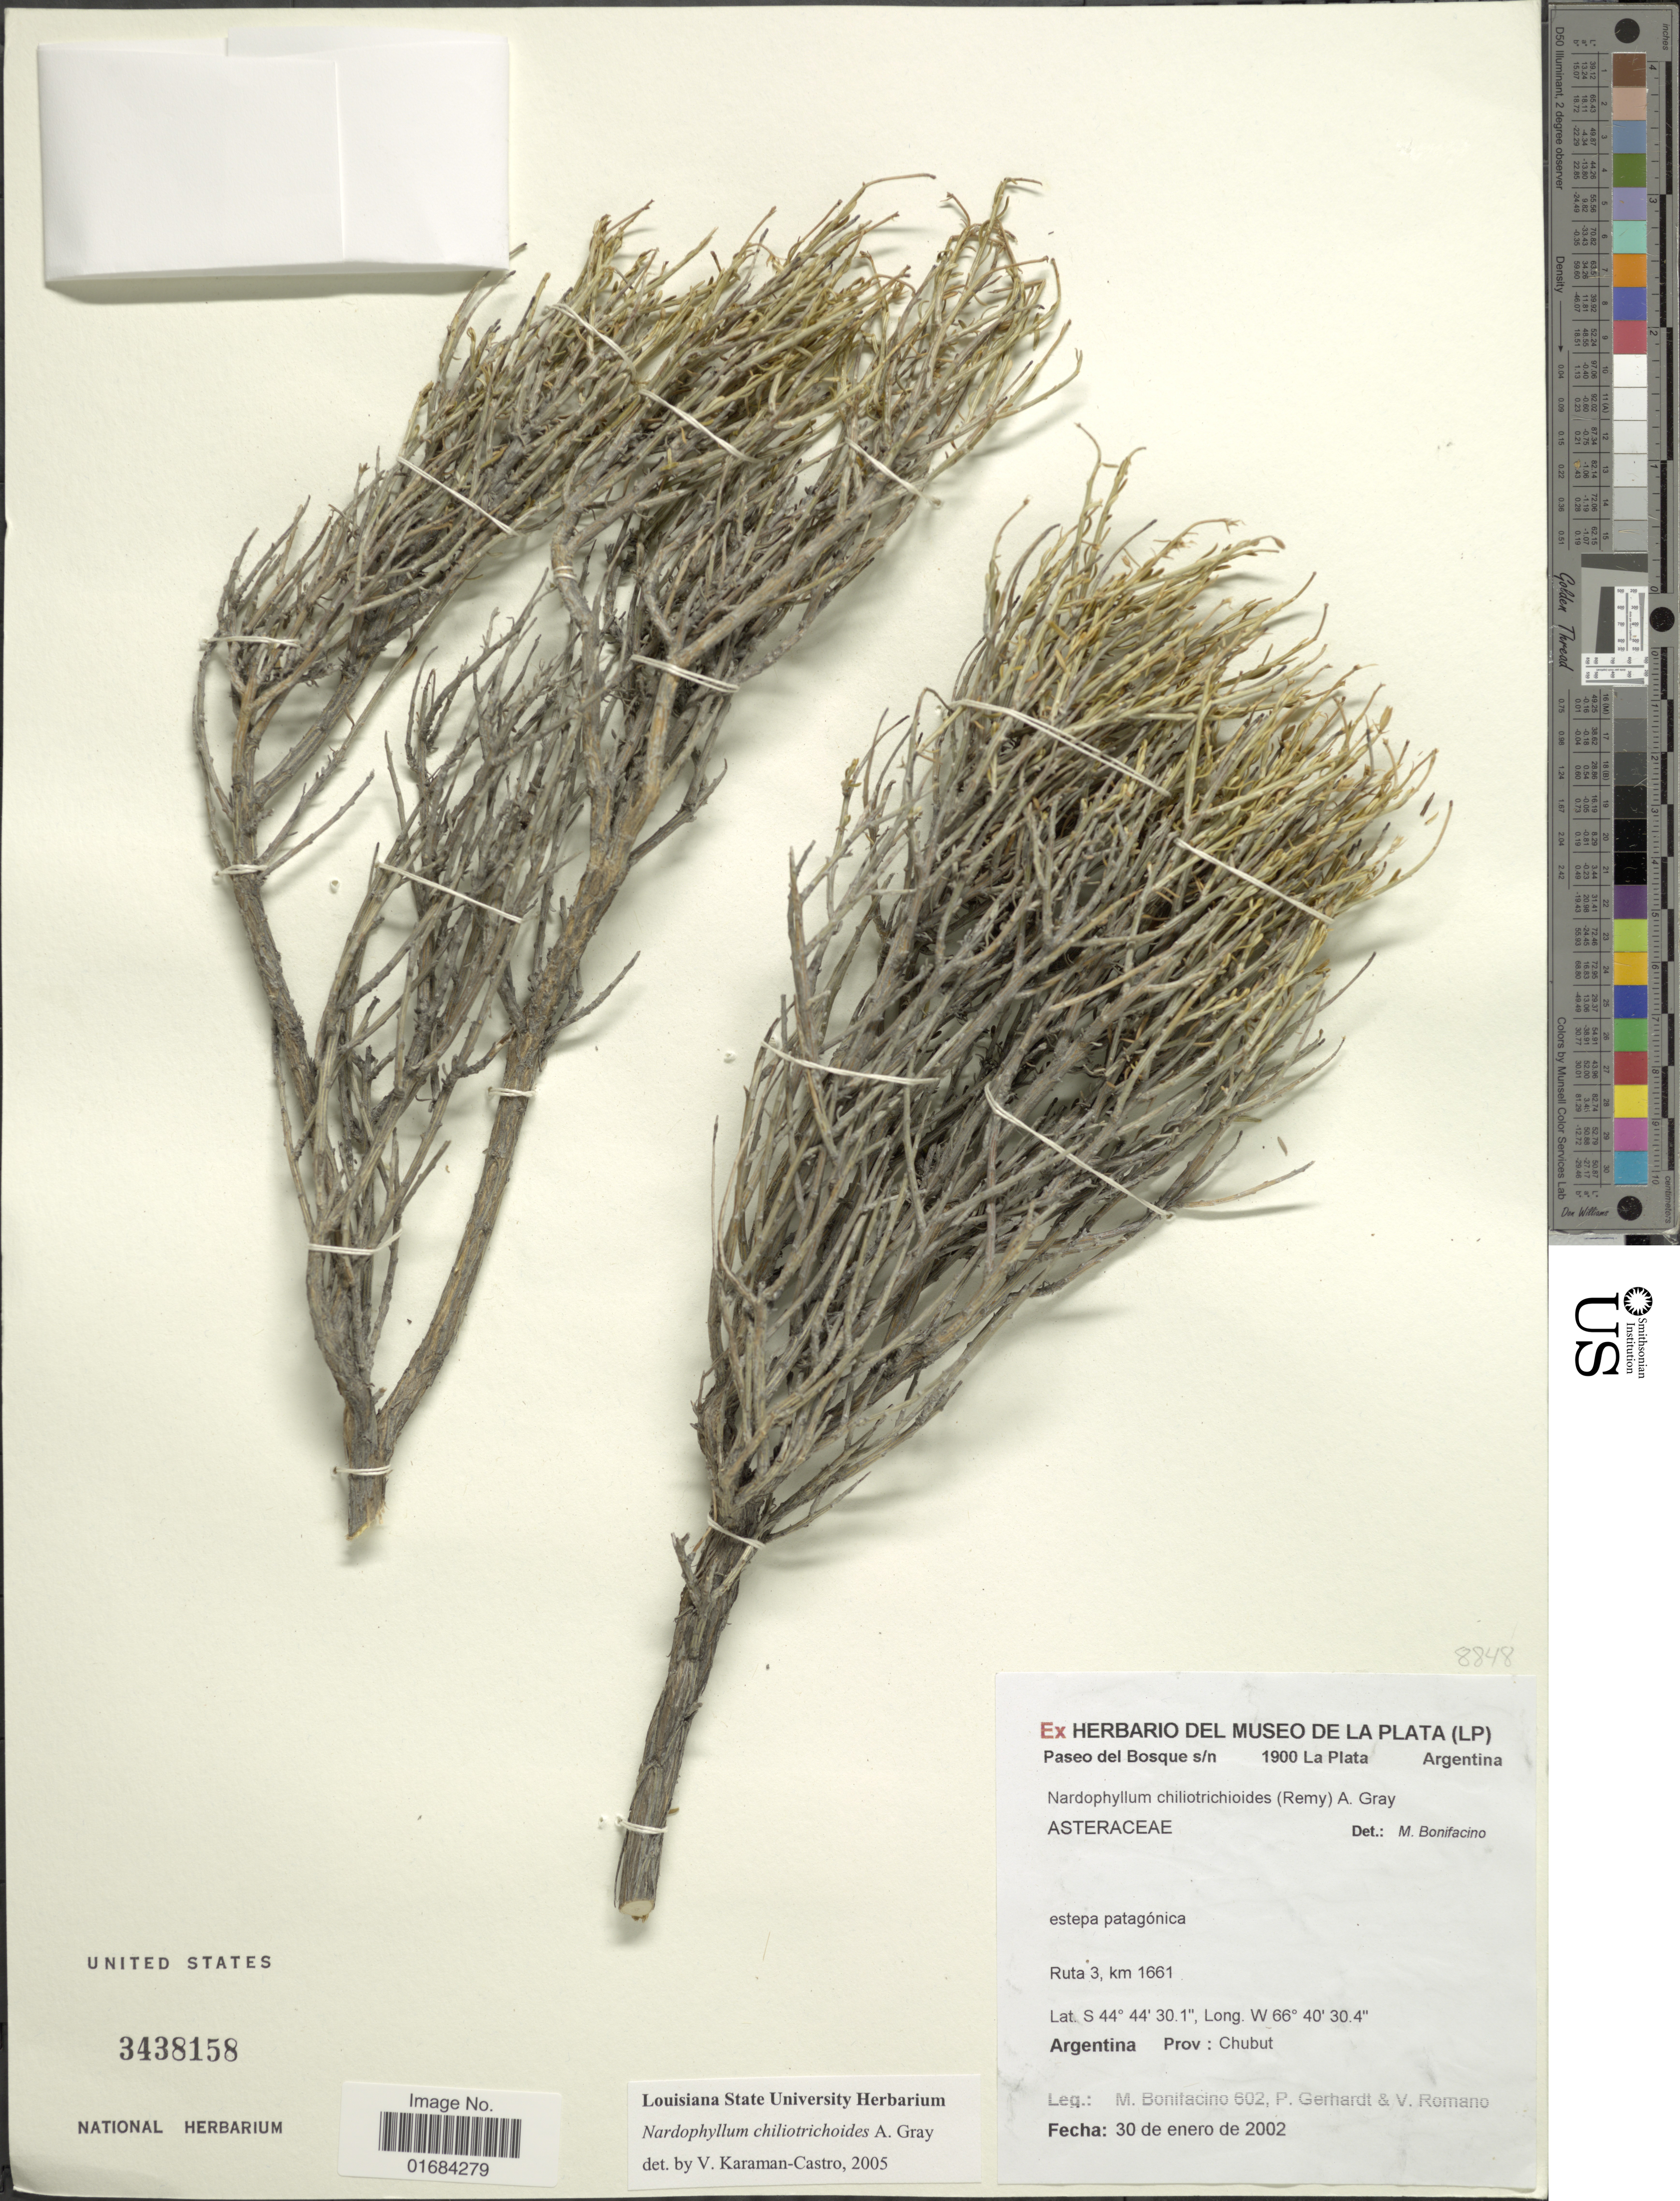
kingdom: Plantae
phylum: Tracheophyta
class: Magnoliopsida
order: Asterales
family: Asteraceae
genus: Nardophyllum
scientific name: Nardophyllum chiliotrichoides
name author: (J. Rémy) A. Gray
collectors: M. Bonifacino, P. Gerhardt & V. Romano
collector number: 0602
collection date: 2002-01-30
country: Argentina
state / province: Chubut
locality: Ruta 3 km 1661.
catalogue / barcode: US 3438158